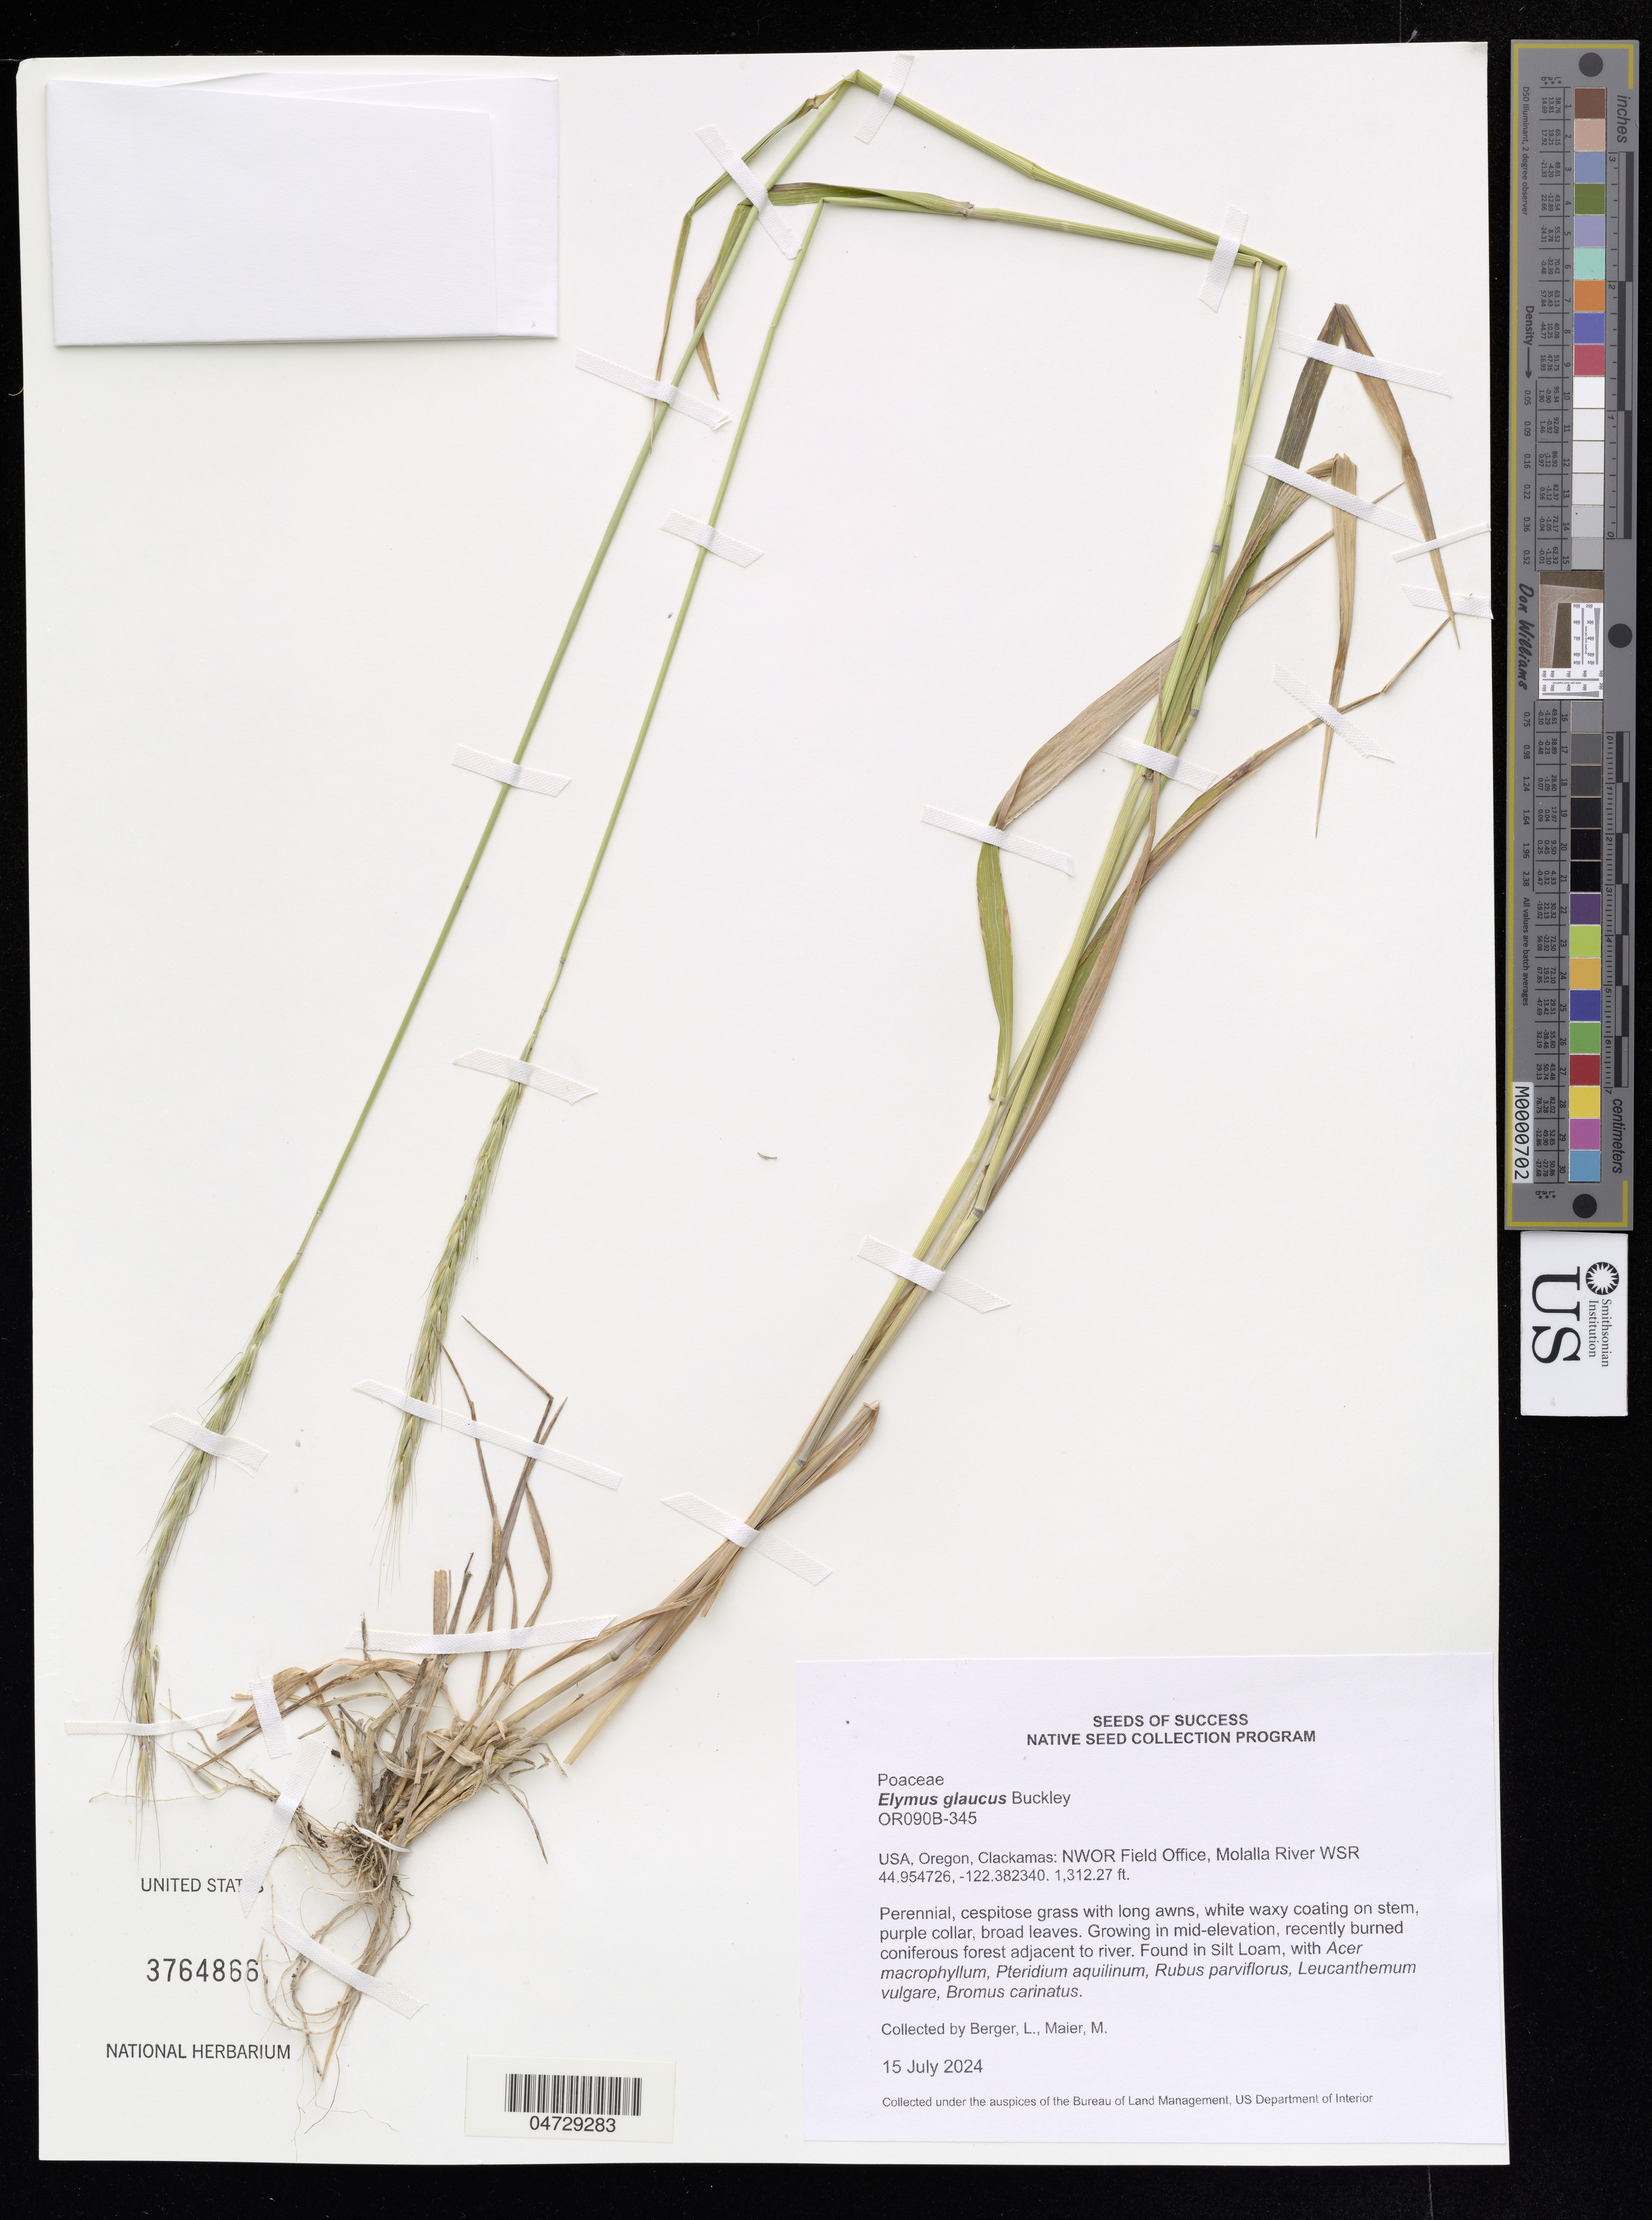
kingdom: Plantae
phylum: Tracheophyta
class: Liliopsida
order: Poales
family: Poaceae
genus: Elymus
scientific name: Elymus glaucus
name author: Buckley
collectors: L. Berger & M. Maier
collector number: OR090B-345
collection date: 2024-07-15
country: United States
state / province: Oregon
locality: Clackamas: NWOR Field Office, Molalla River WSR.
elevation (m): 399.98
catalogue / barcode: US 3764866